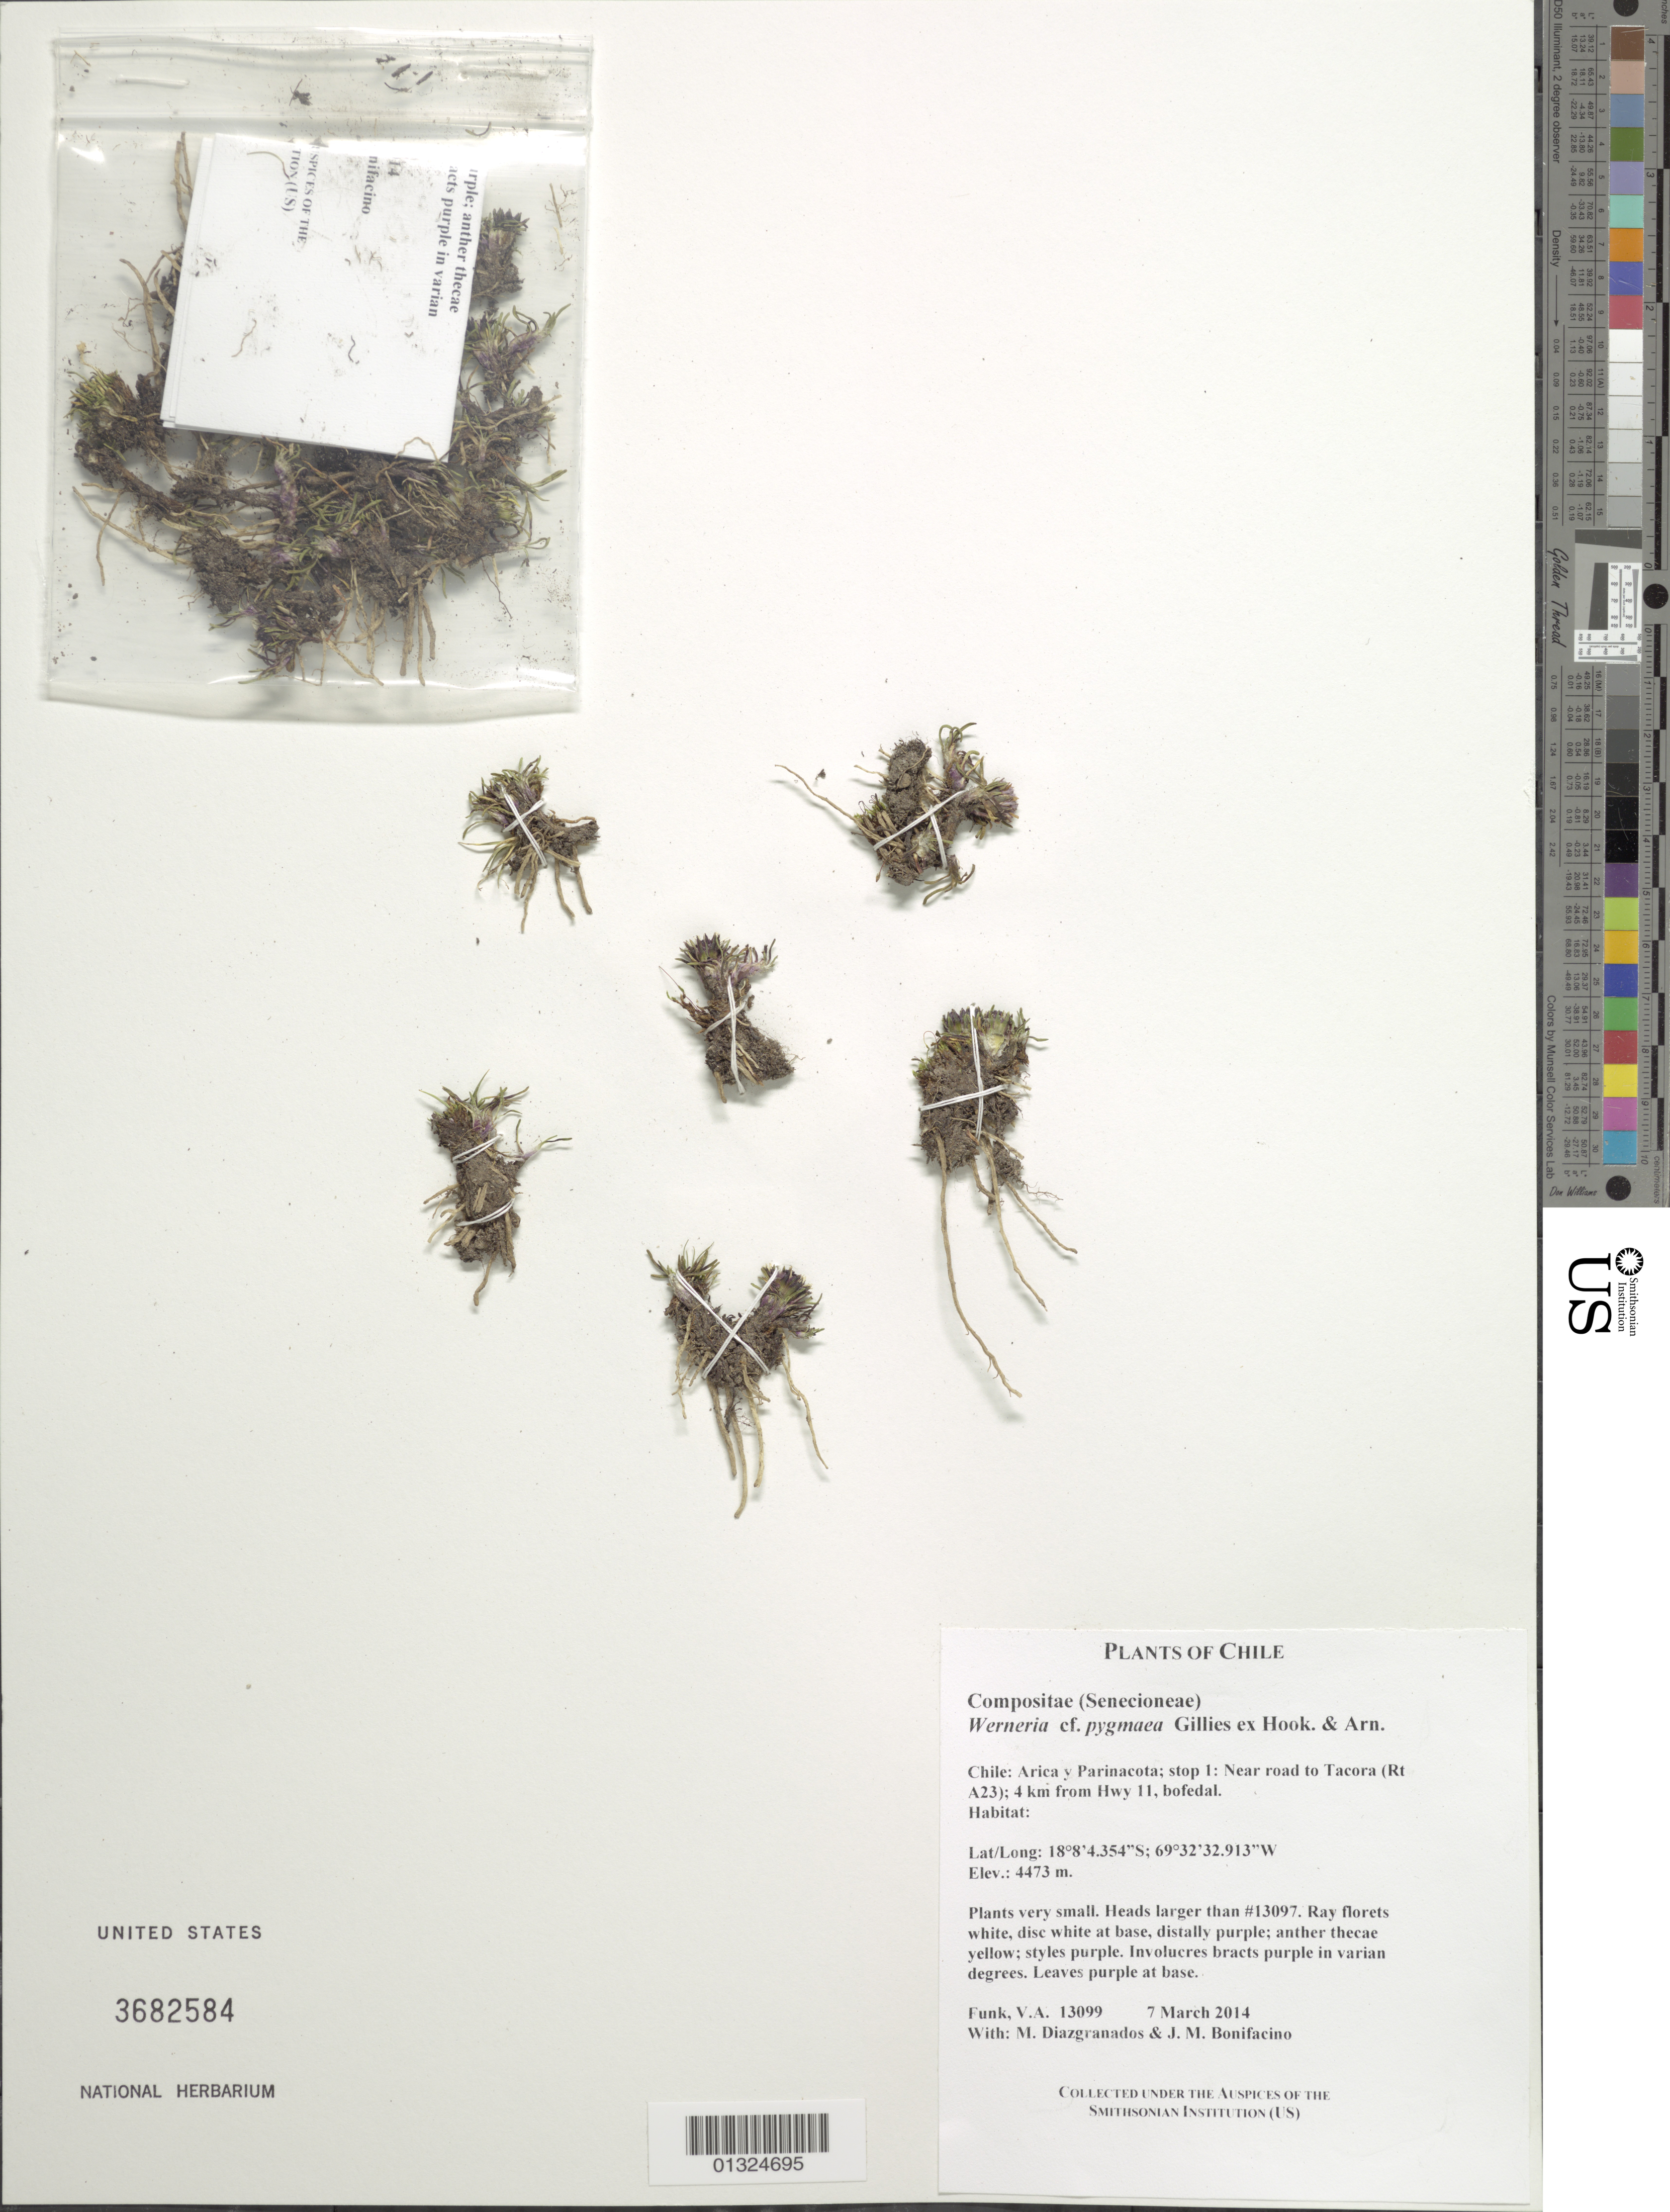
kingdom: Plantae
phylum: Tracheophyta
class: Magnoliopsida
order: Asterales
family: Asteraceae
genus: Werneria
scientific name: Werneria pygmaea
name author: Gillies ex Hook. & Arn.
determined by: Calvo, Joel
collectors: V. Funk, M. Diazgranados C. & M. Bonifacino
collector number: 13099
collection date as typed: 7 March 2014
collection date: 2014-03-07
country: Chile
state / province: Arica y Parinacota (XV)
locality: Near road to Tacora (rt A23); 4 km from Hwy 11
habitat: Bofedal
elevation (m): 4473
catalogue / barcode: US 3682584